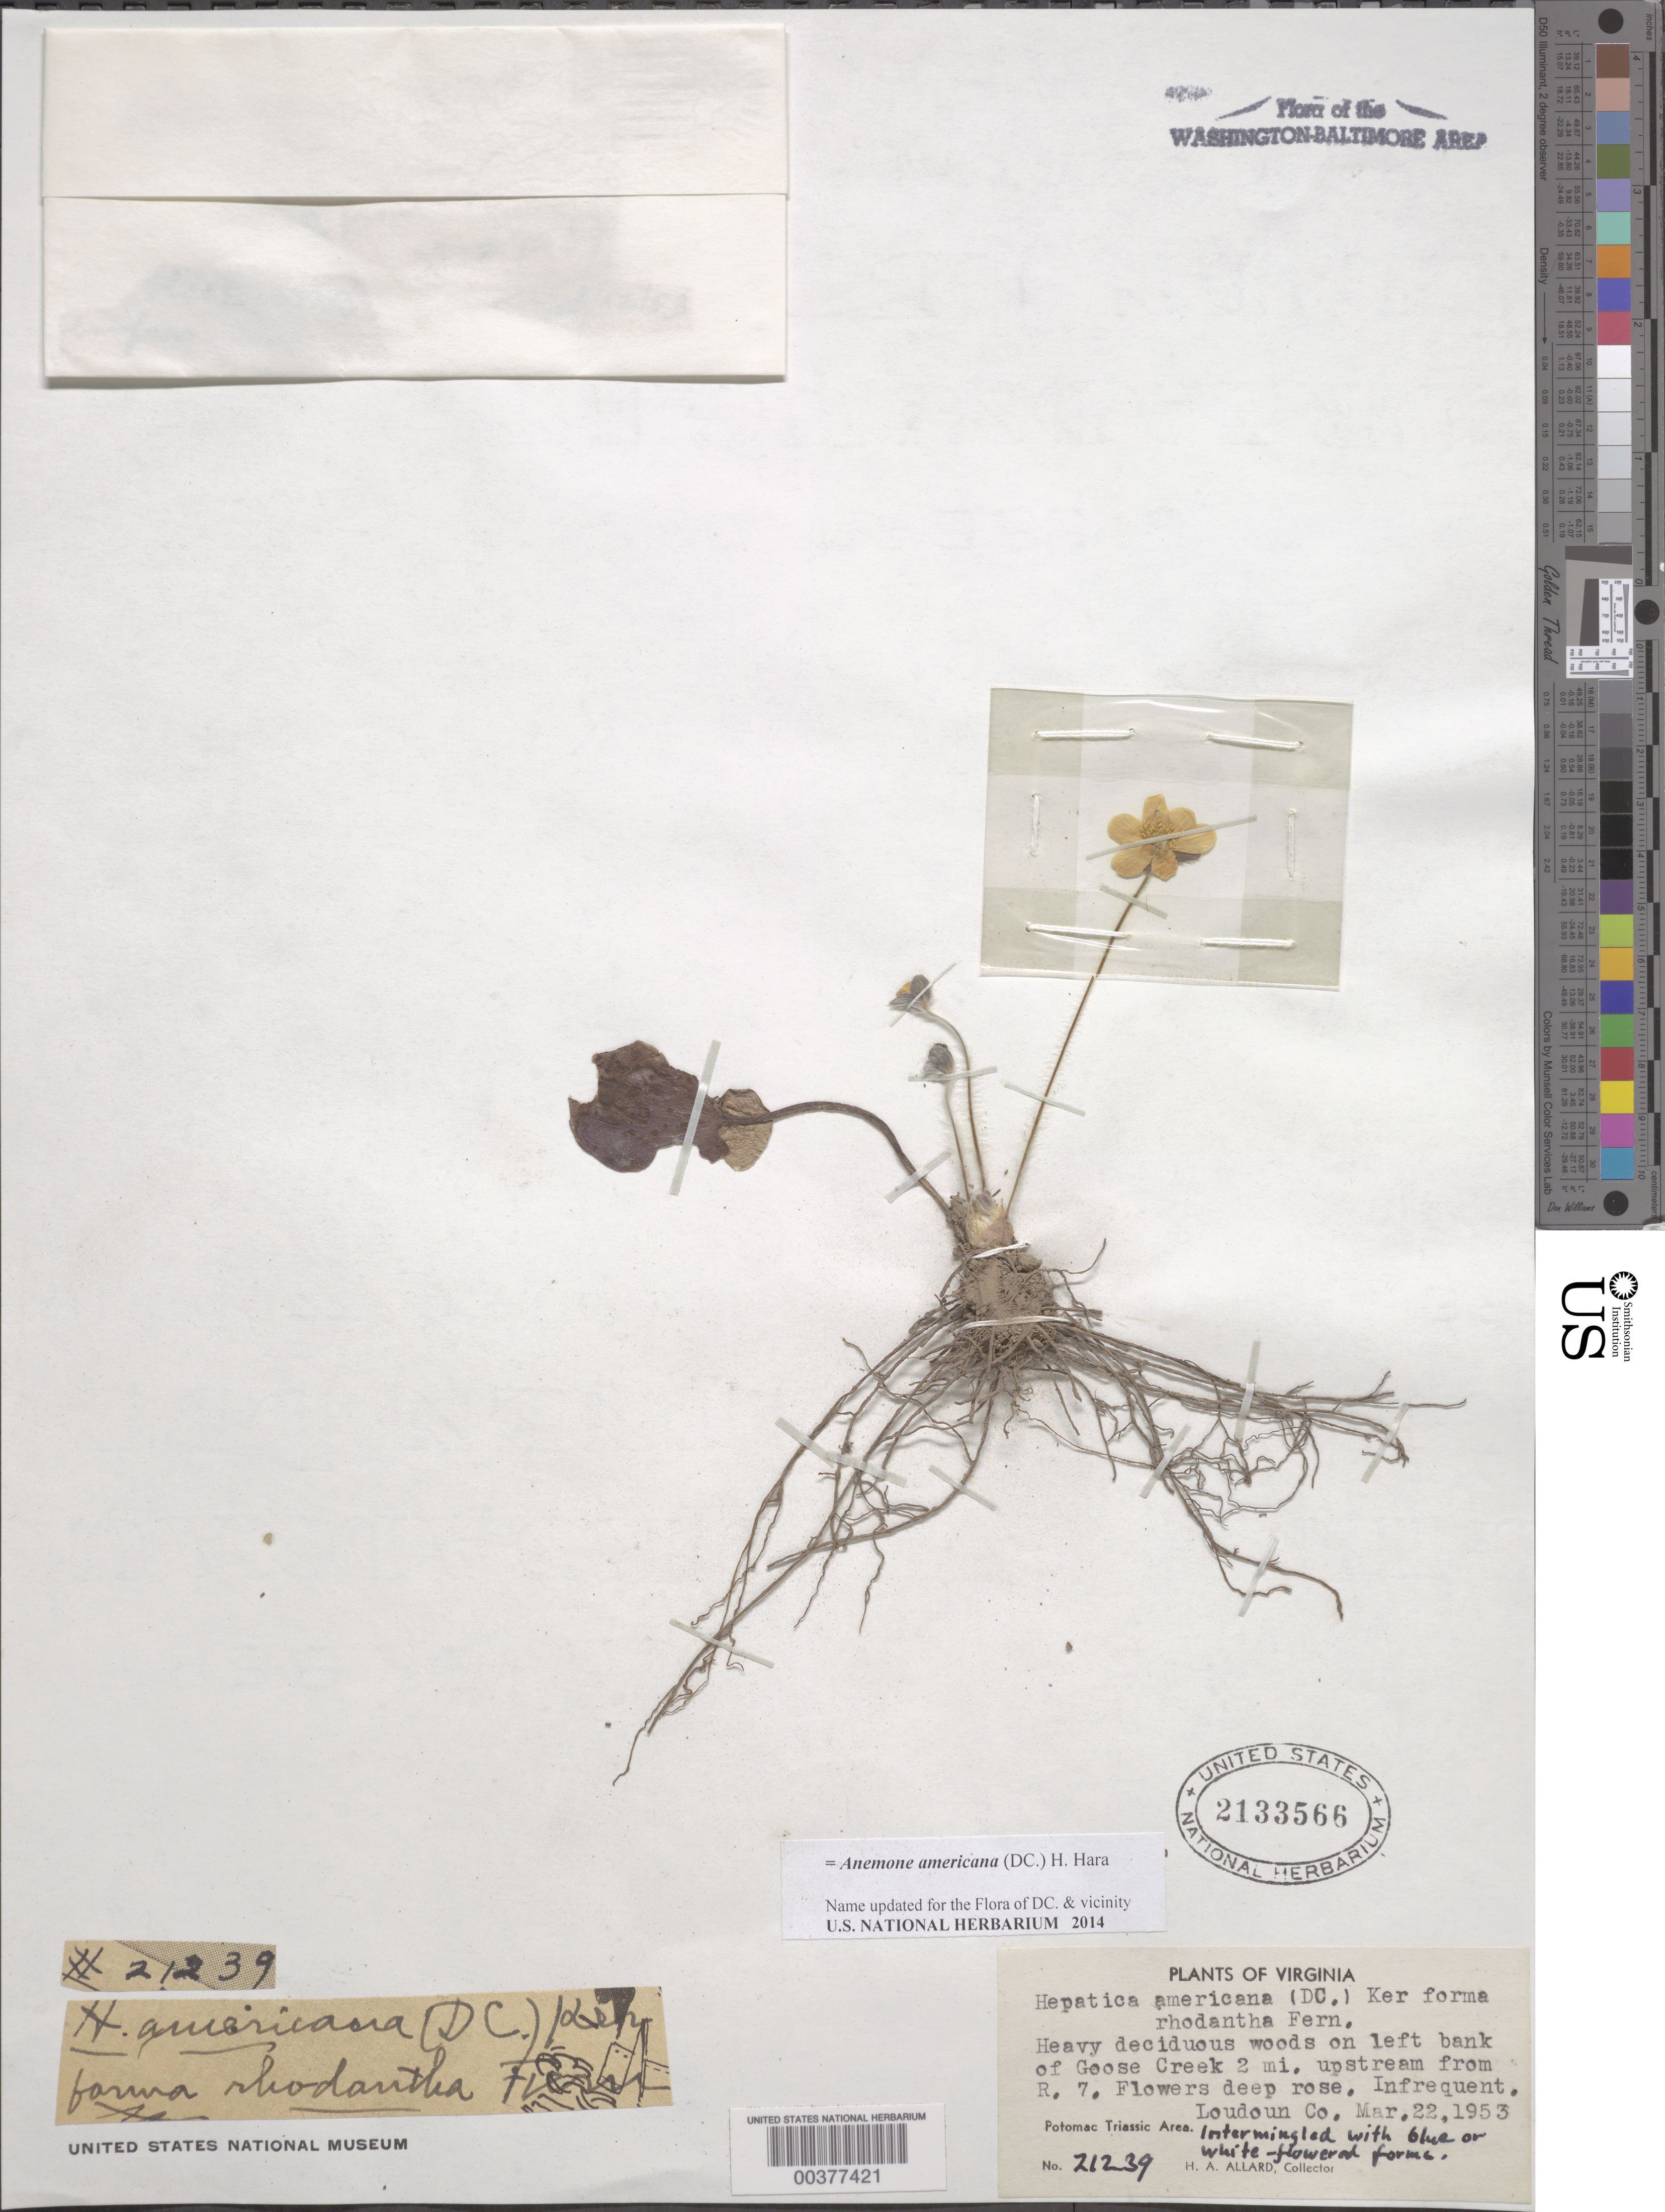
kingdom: Plantae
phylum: Tracheophyta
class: Magnoliopsida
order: Ranunculales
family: Ranunculaceae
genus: Hepatica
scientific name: Hepatica americana f. candida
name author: Fernald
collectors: H. A. Allard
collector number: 21246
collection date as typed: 29 Mar 1953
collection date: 1953-03-29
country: United States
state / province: Virginia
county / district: Culpeper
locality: Buzzard Mountain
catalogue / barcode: US 2133565